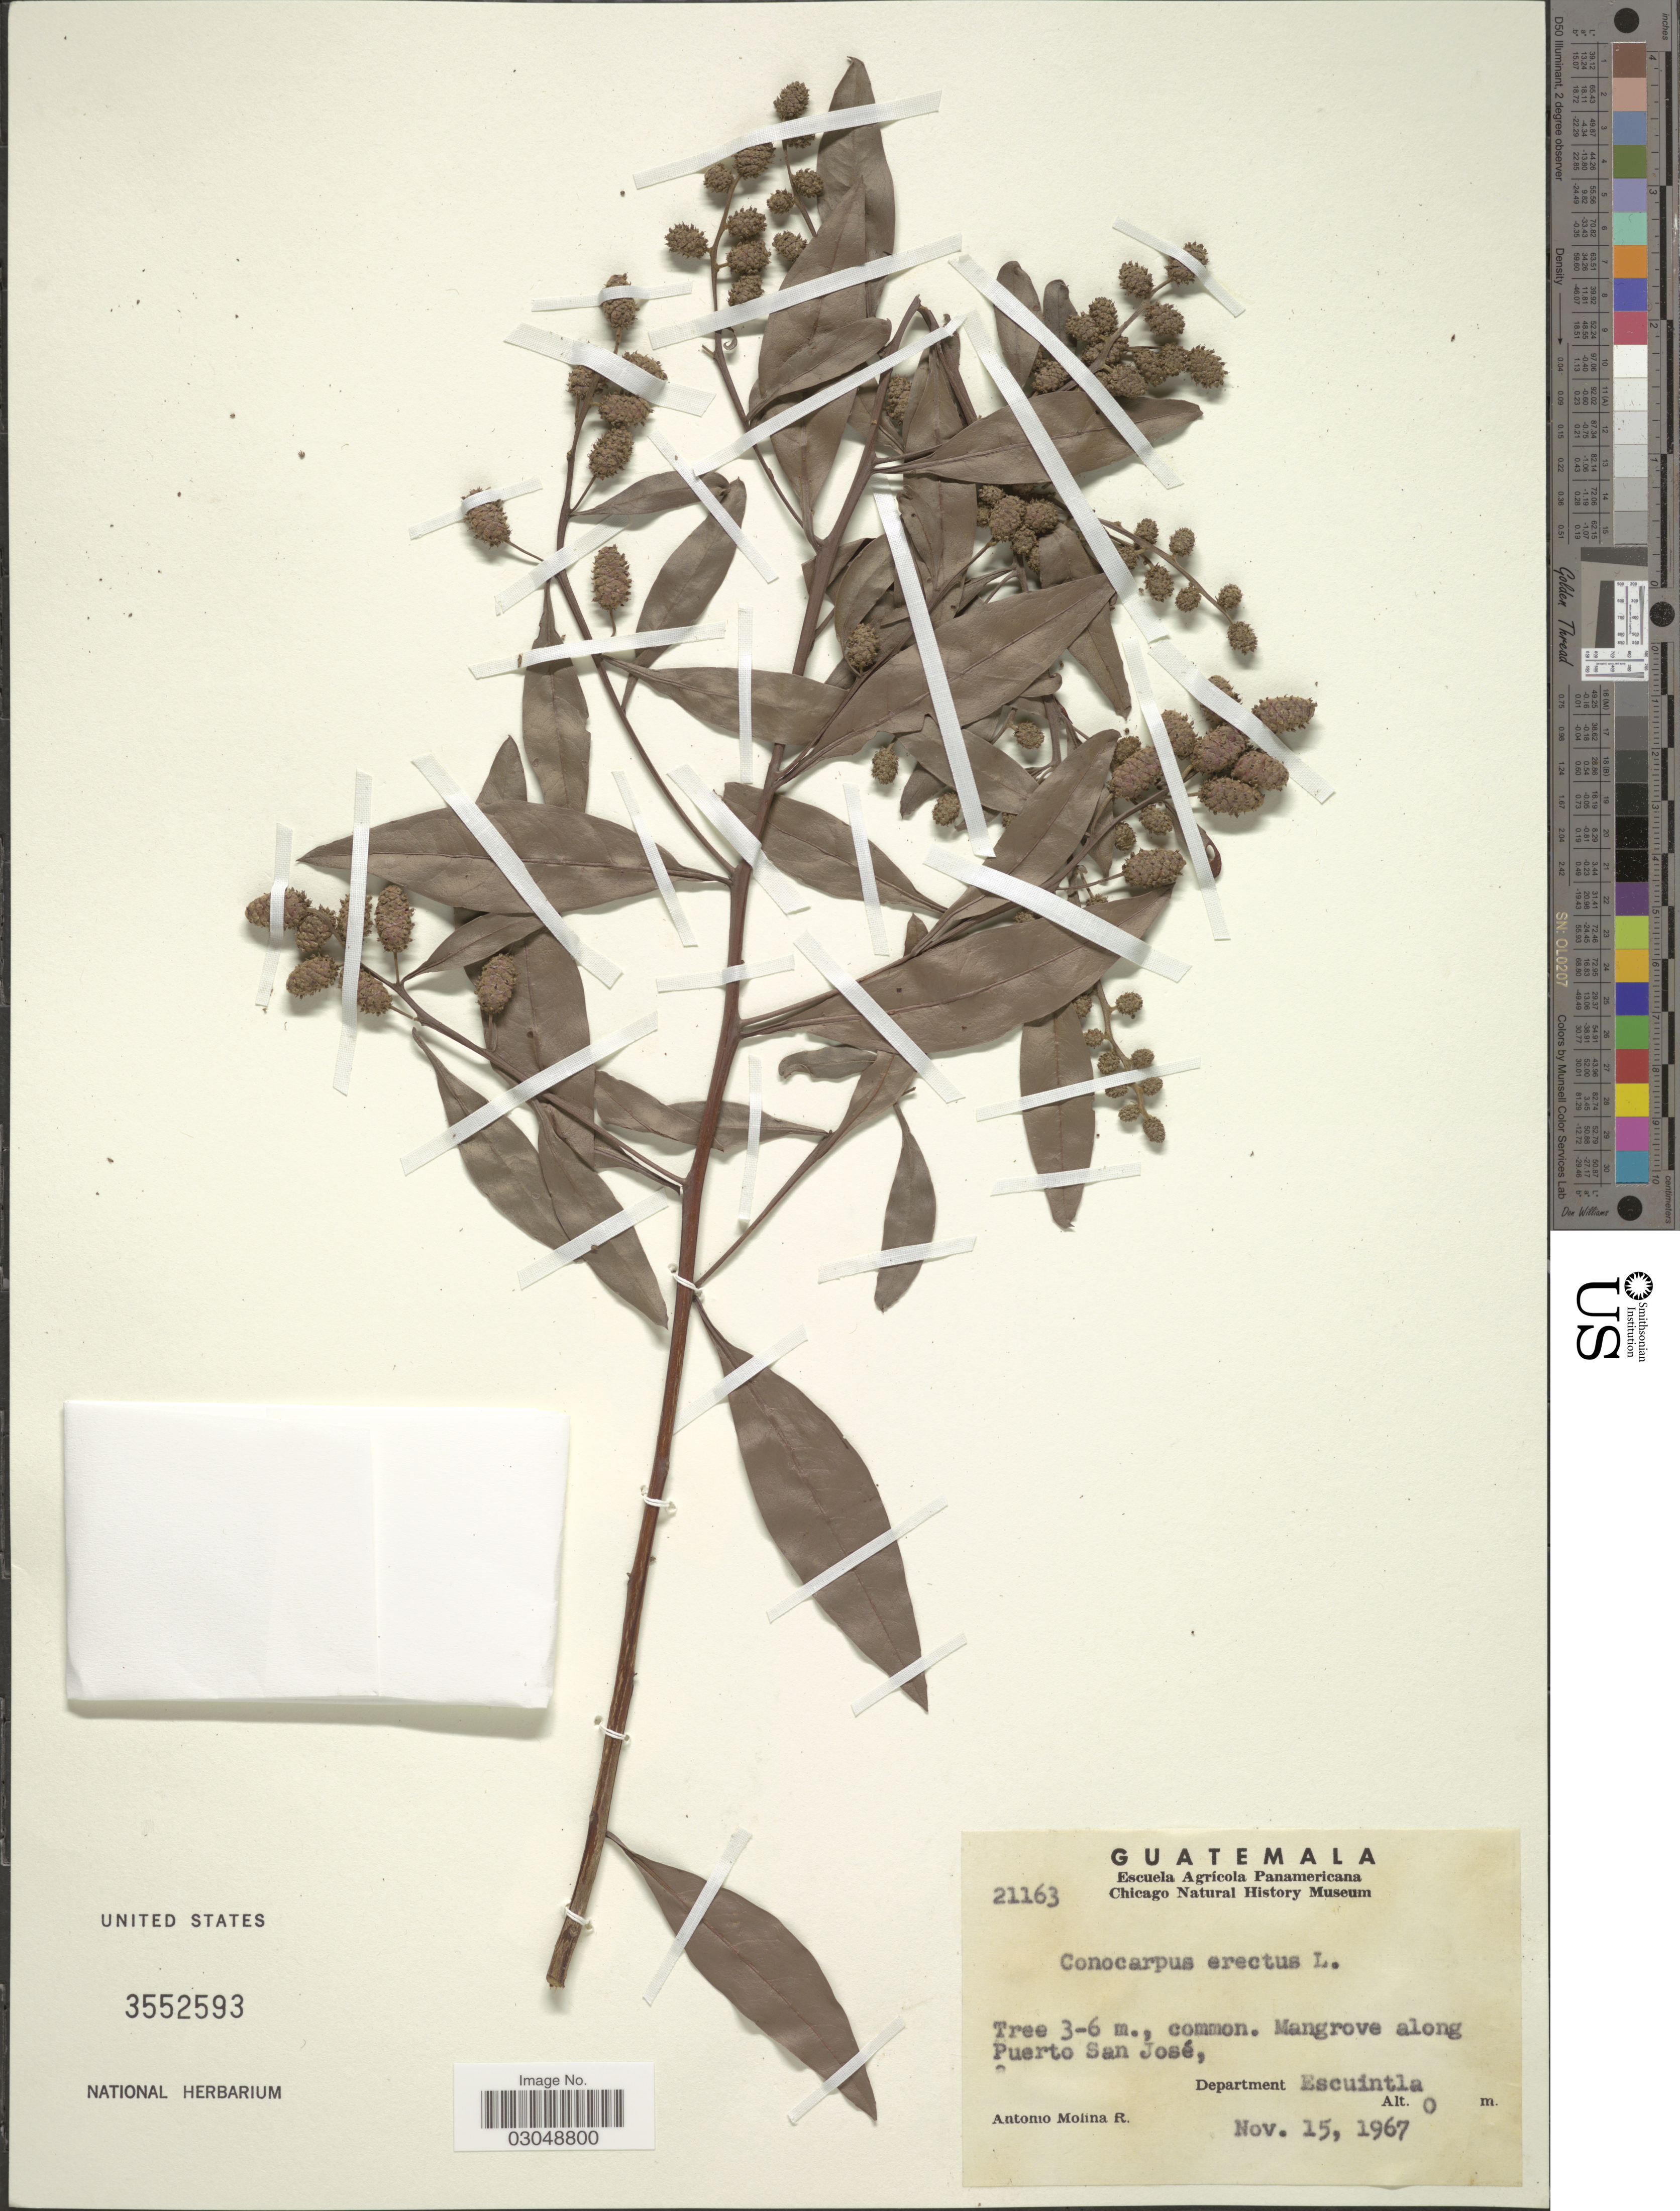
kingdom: Plantae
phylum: Tracheophyta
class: Magnoliopsida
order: Myrtales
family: Combretaceae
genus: Conocarpus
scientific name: Conocarpus erectus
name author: L.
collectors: A. Molina R.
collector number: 21163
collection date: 1967-11-15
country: Guatemala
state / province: Escuintla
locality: Mangrove along Puerto San José, Department Escuintla.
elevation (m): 0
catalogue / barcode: US 3552593